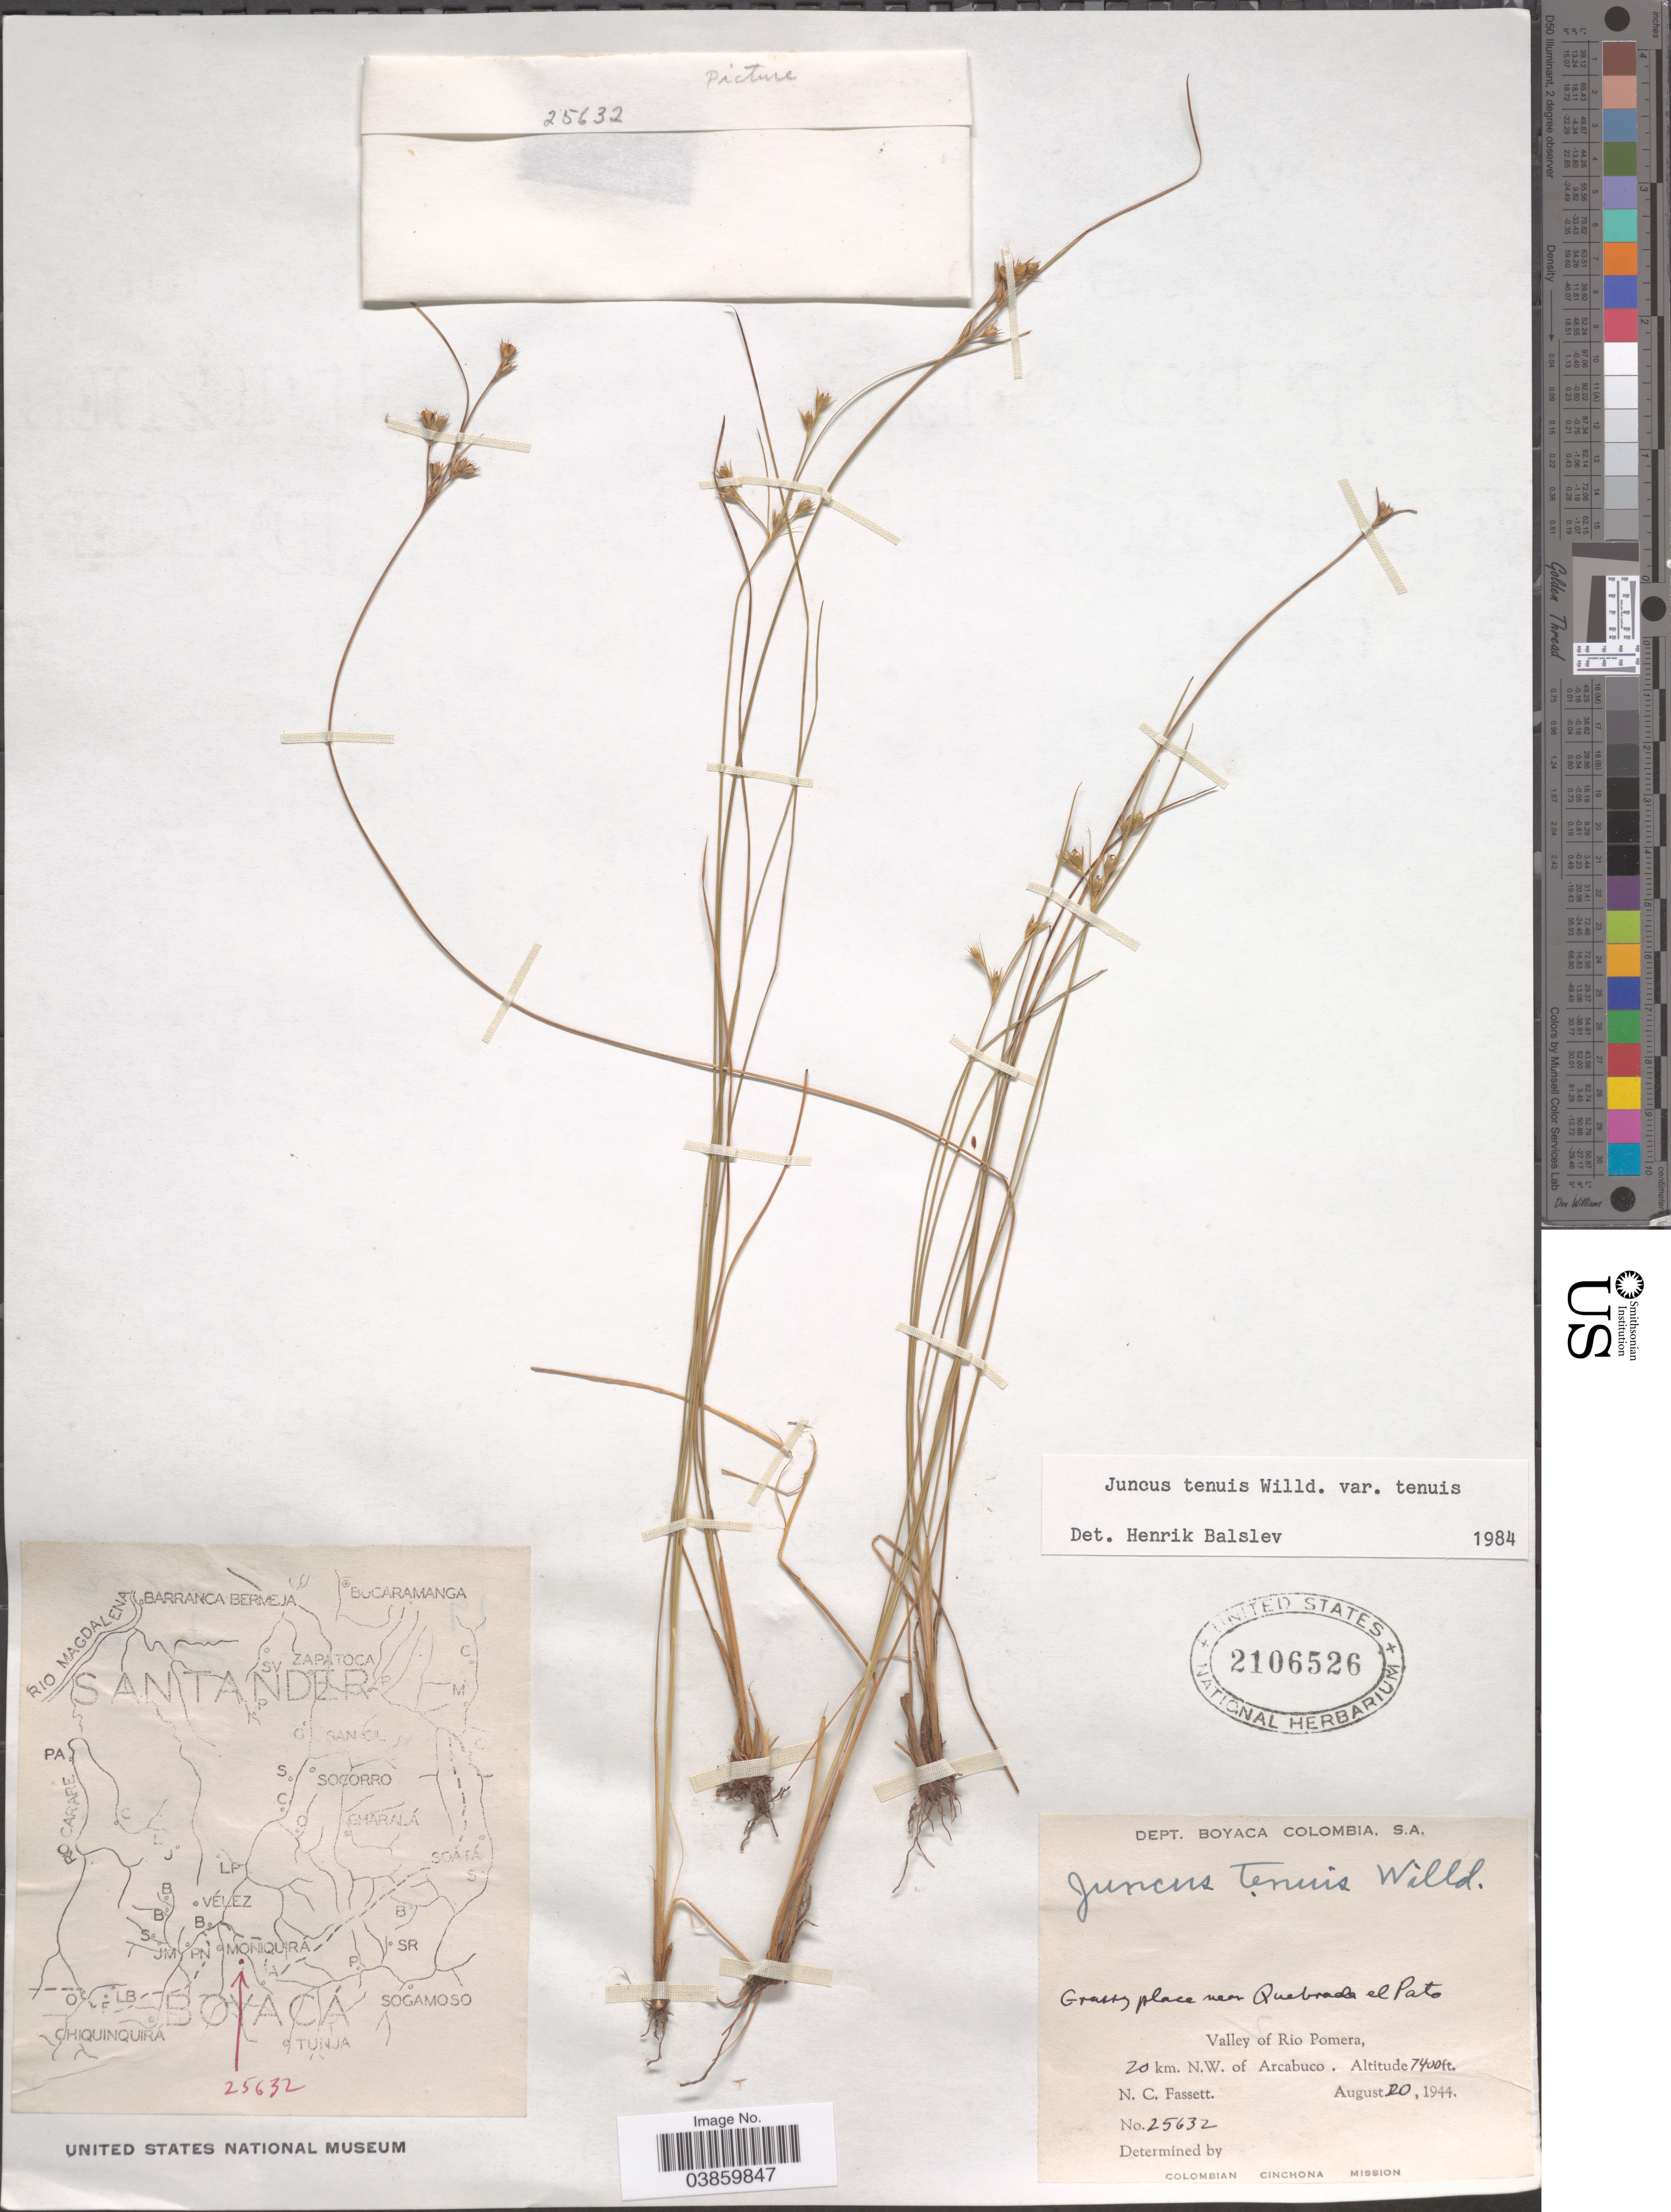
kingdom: Plantae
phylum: Tracheophyta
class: Liliopsida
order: Poales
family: Juncaceae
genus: Juncus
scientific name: Juncus tenuis var. tenuis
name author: Willd.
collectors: N. C. Fassett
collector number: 25632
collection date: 1944-08-20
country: Colombia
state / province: Boyacá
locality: Dept. Boyaca. Grassy place near Quebrada el Pato. Valley of Rio Pomera, 20 km. N.W. of Arcabuco.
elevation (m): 2256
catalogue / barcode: US 2106526